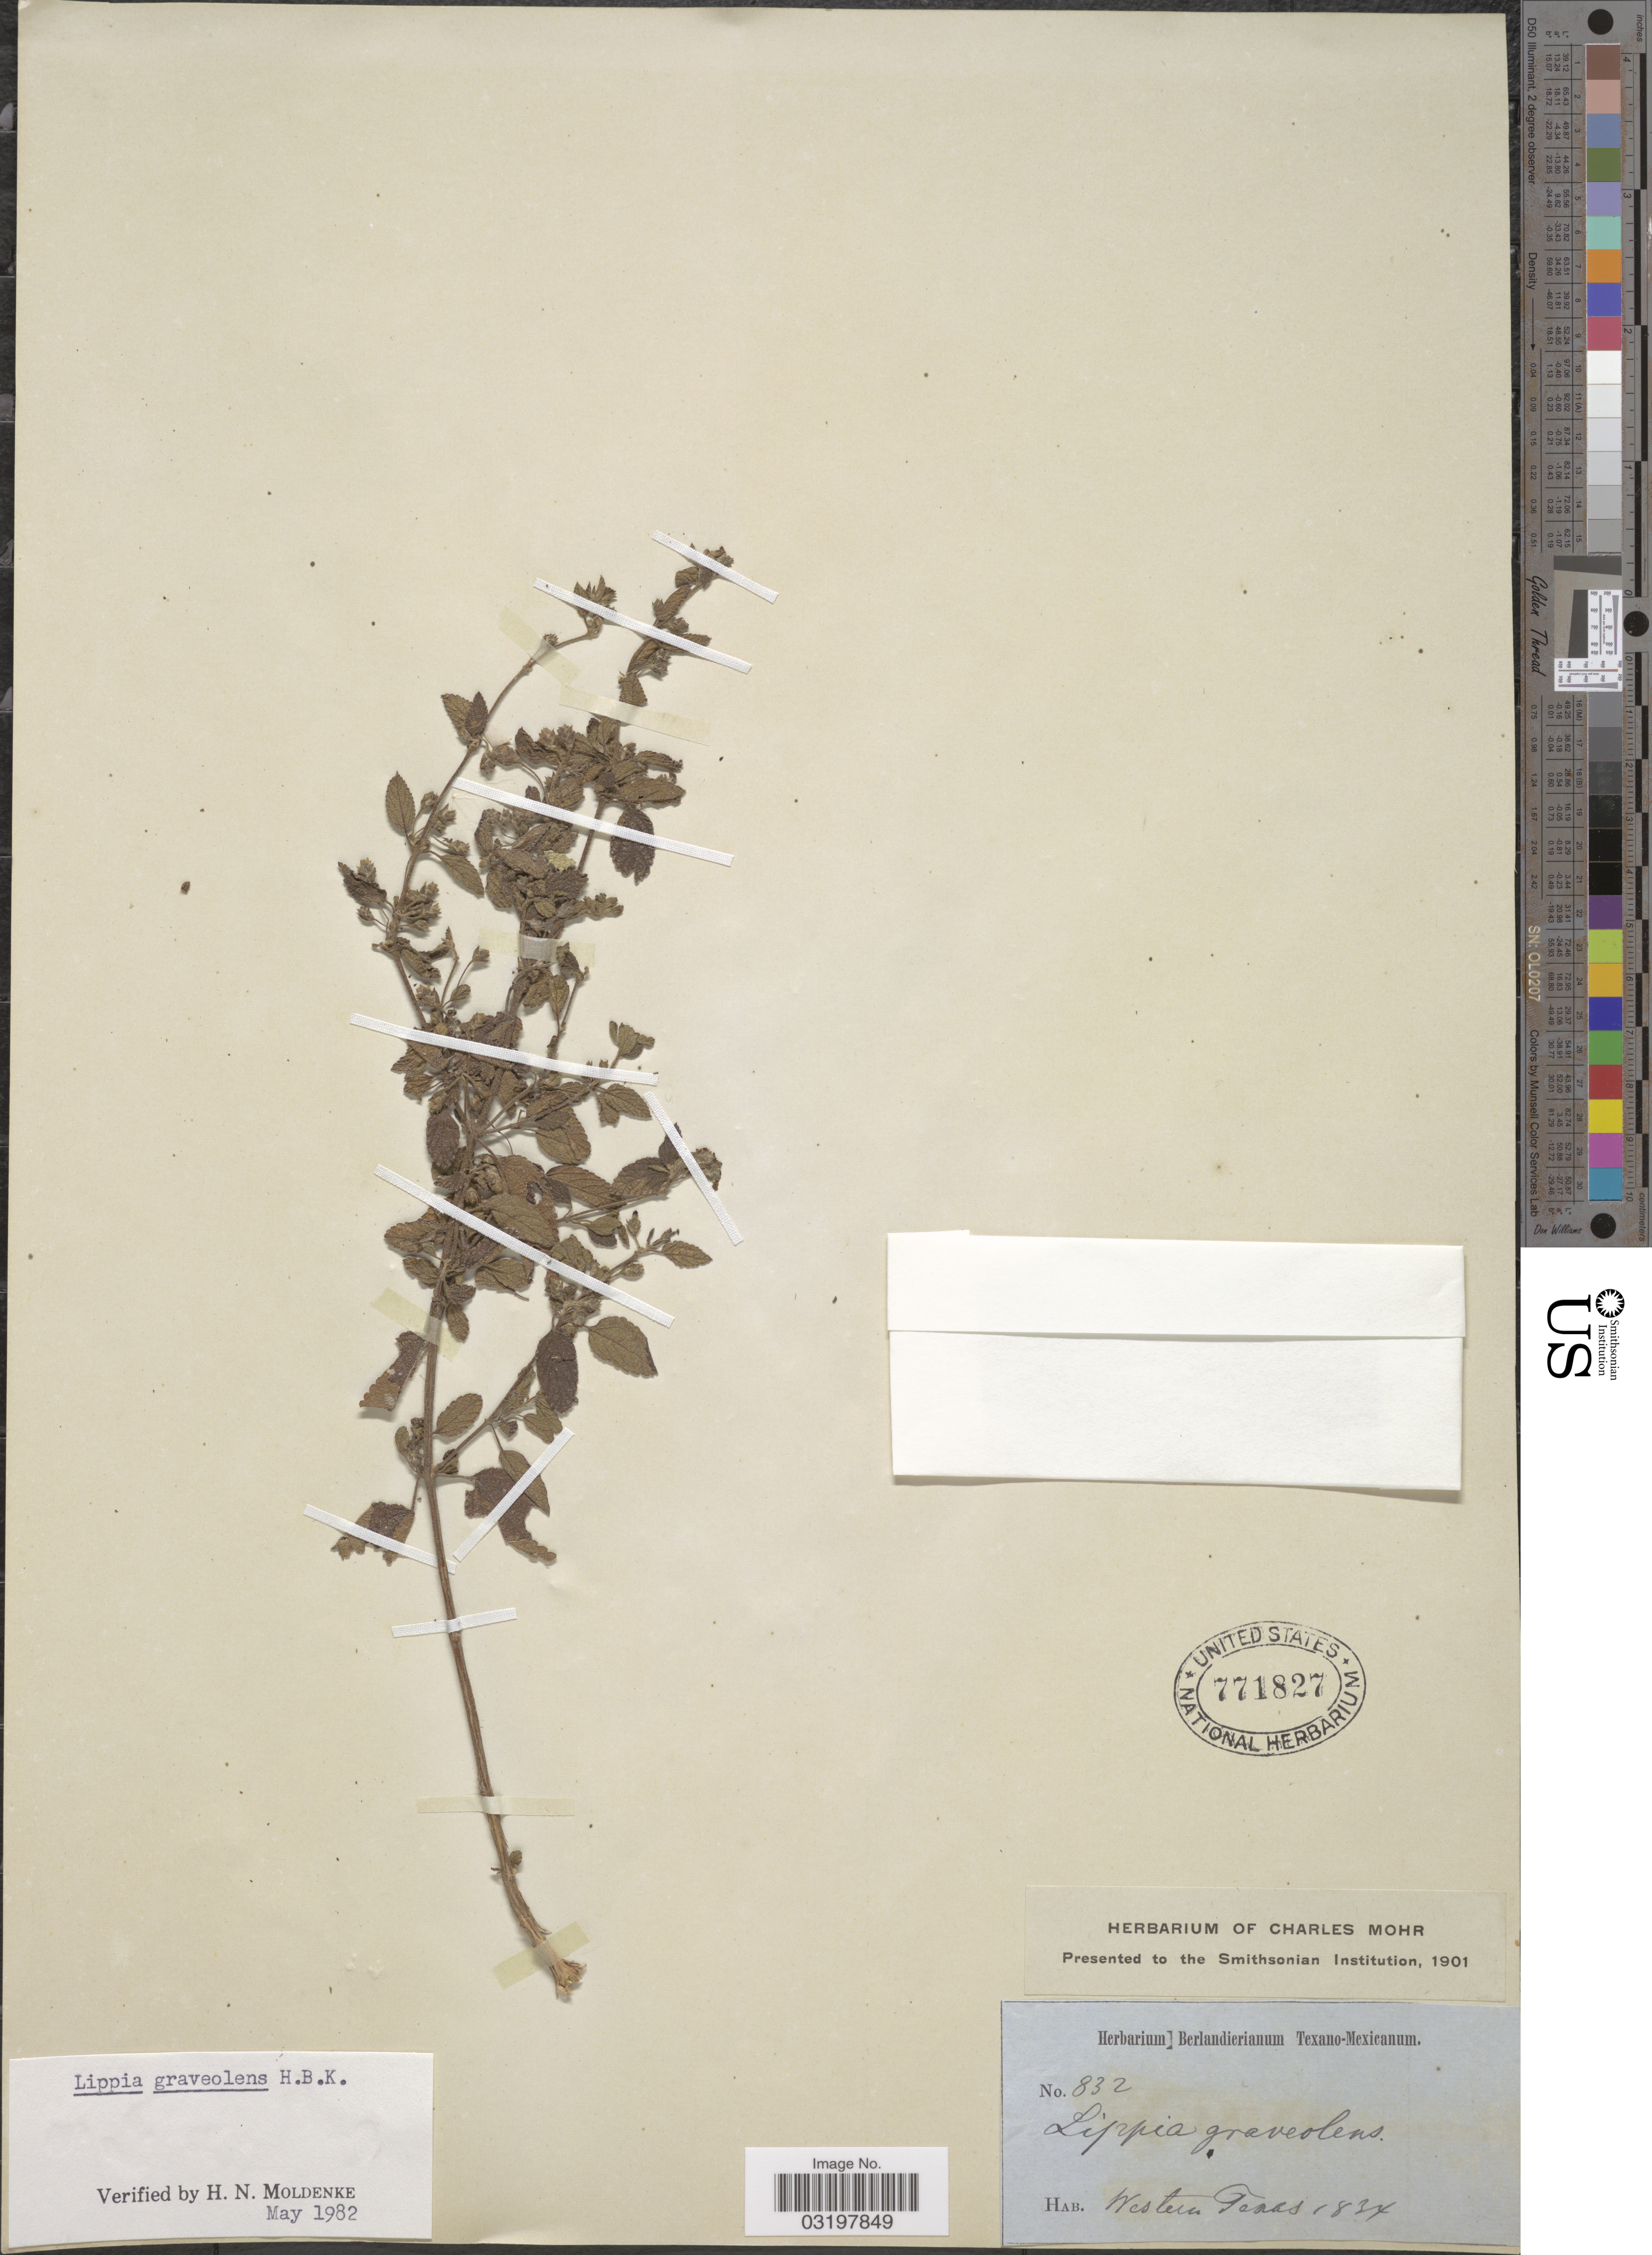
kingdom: Plantae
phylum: Tracheophyta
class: Magnoliopsida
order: Lamiales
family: Verbenaceae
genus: Lippia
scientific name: Lippia graveolens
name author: Kunth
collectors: ex Herb. Berlandierianum Texano-Mexicanum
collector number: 832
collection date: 1834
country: United States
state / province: Texas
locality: Western Texas.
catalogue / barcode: US 771827